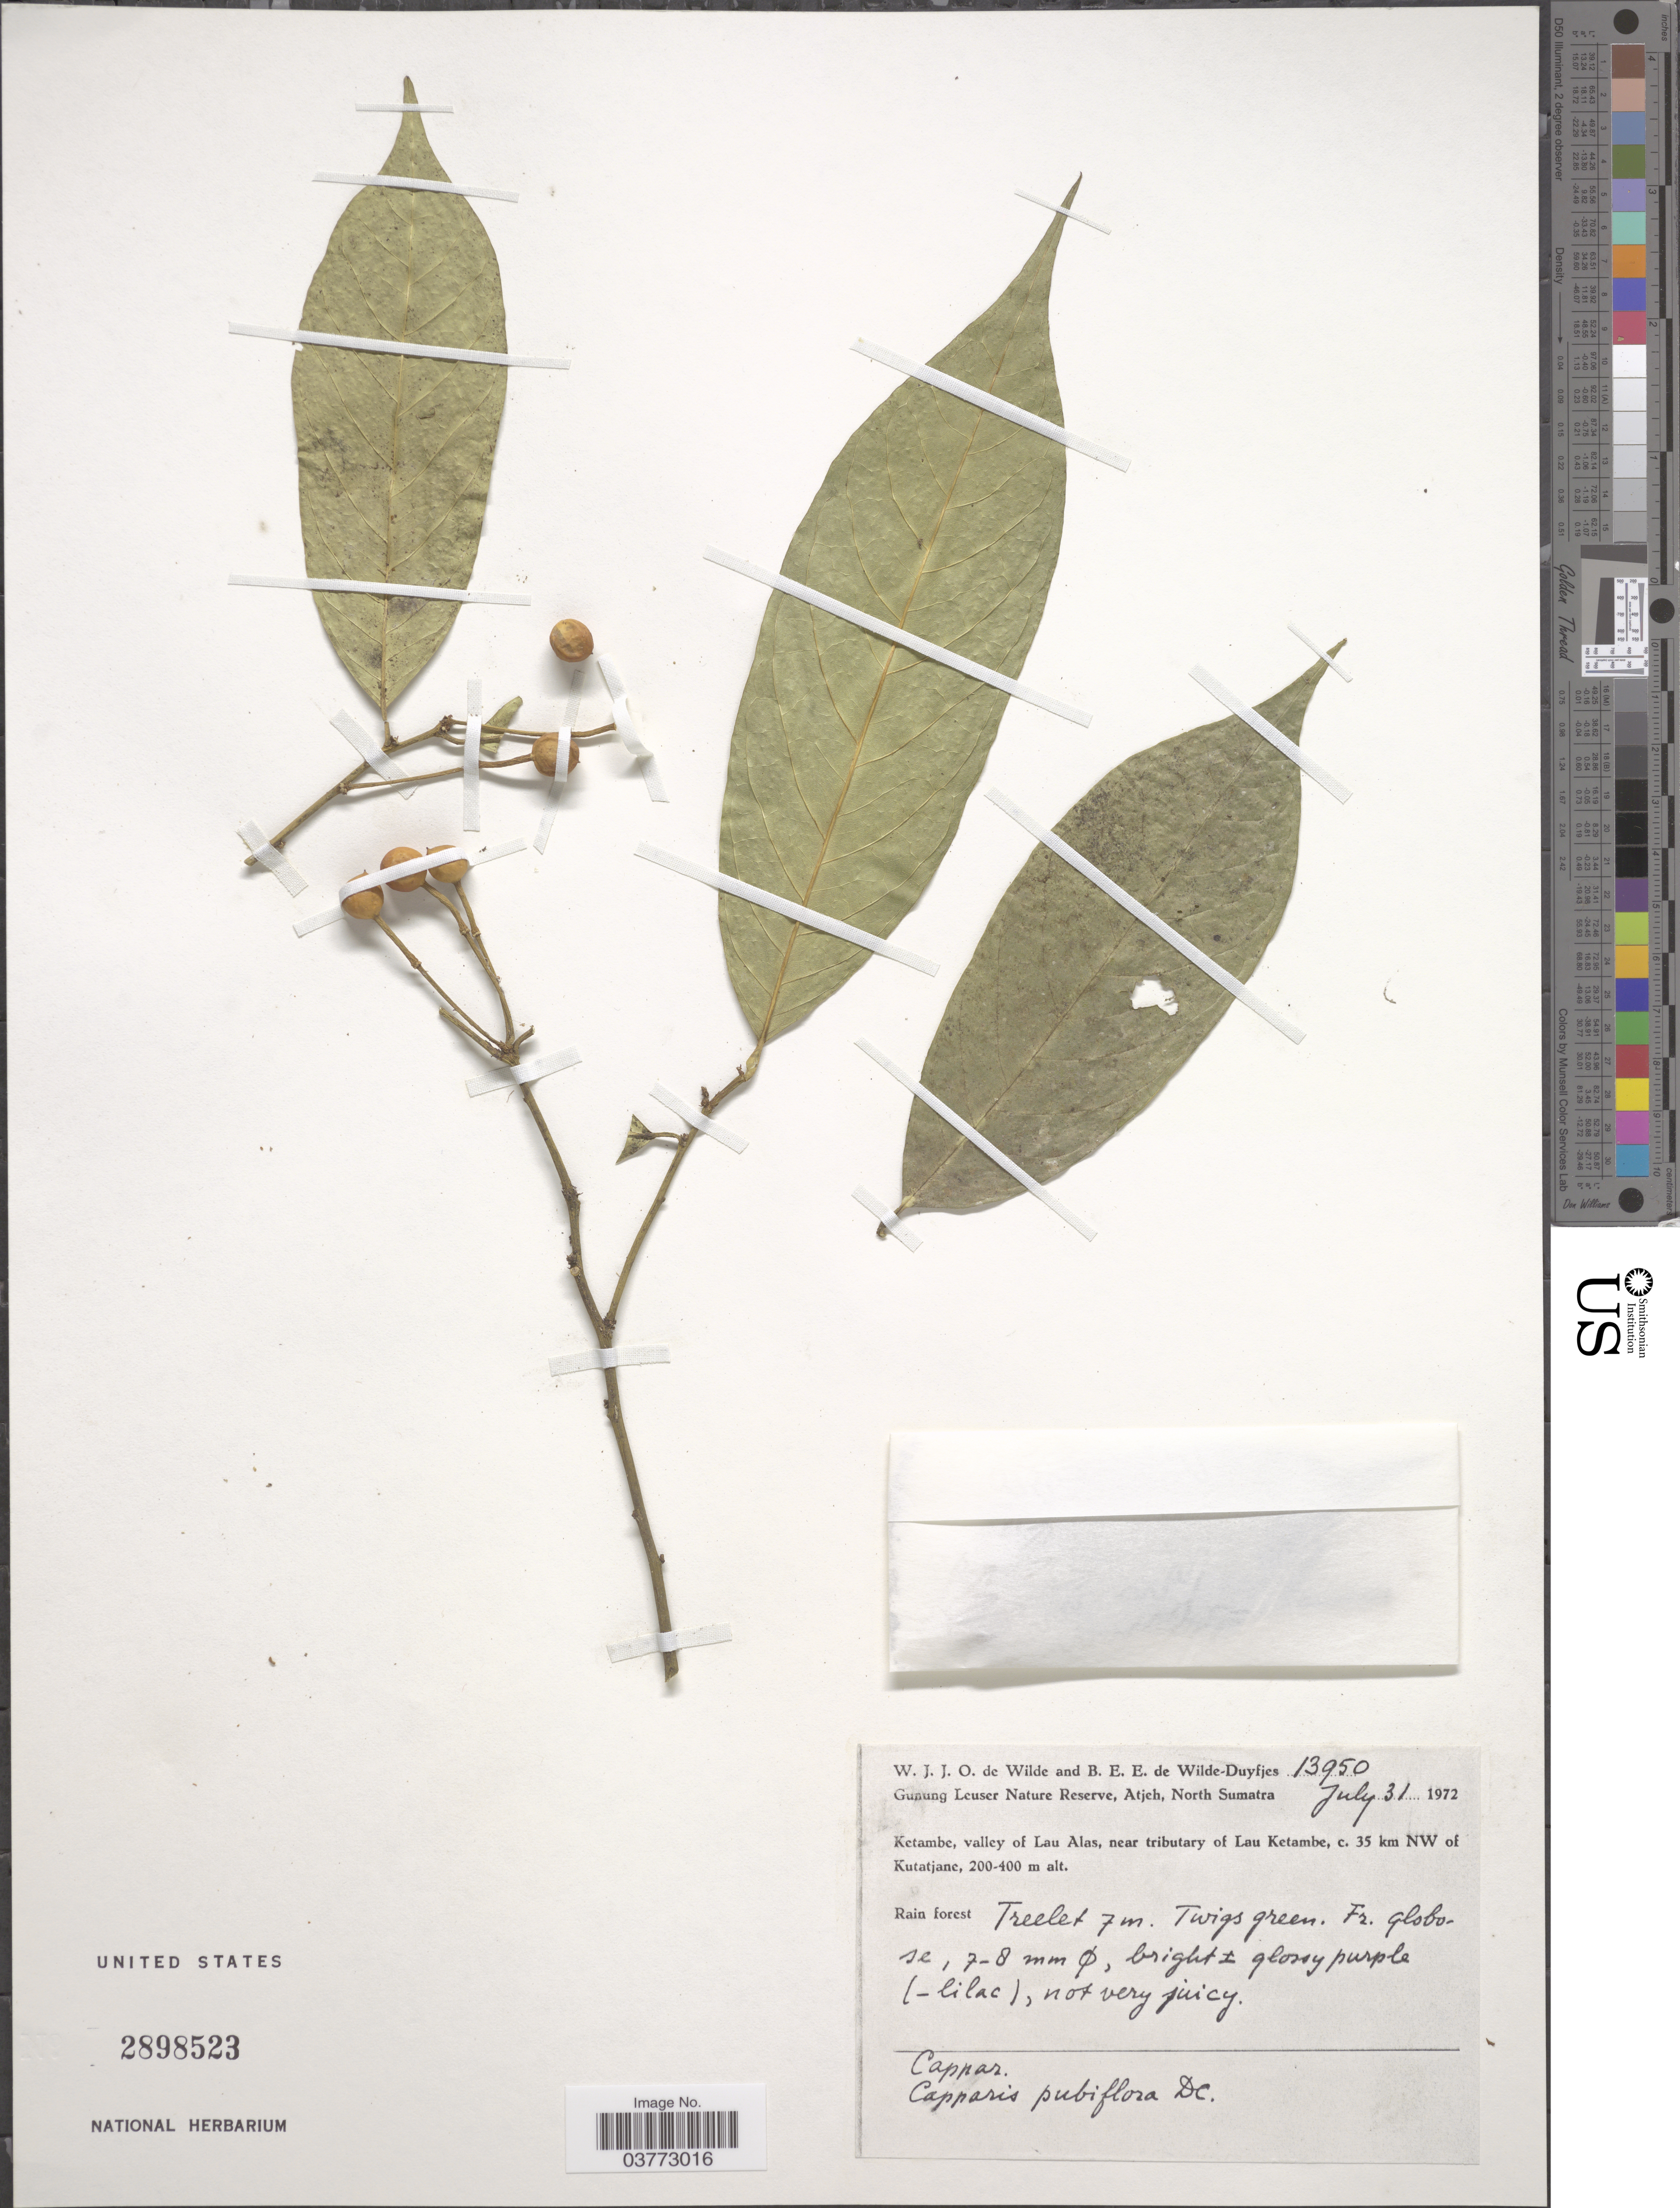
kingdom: Plantae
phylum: Tracheophyta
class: Magnoliopsida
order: Brassicales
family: Capparaceae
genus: Capparis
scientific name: Capparis pubiflora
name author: DC.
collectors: W. J. de Wilde & B. E. de Wilde-Duyfjes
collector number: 13950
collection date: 1972-07-31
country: Indonesia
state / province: Sumatra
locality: Gunung Leuser Nature Reserve, Atjeh, North Sumatra. Ketambe, valley of Lau Alas, near tributary of Lau Ketambe, c. 35 km NW of Kutatjane.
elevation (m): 200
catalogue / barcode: US 2898523